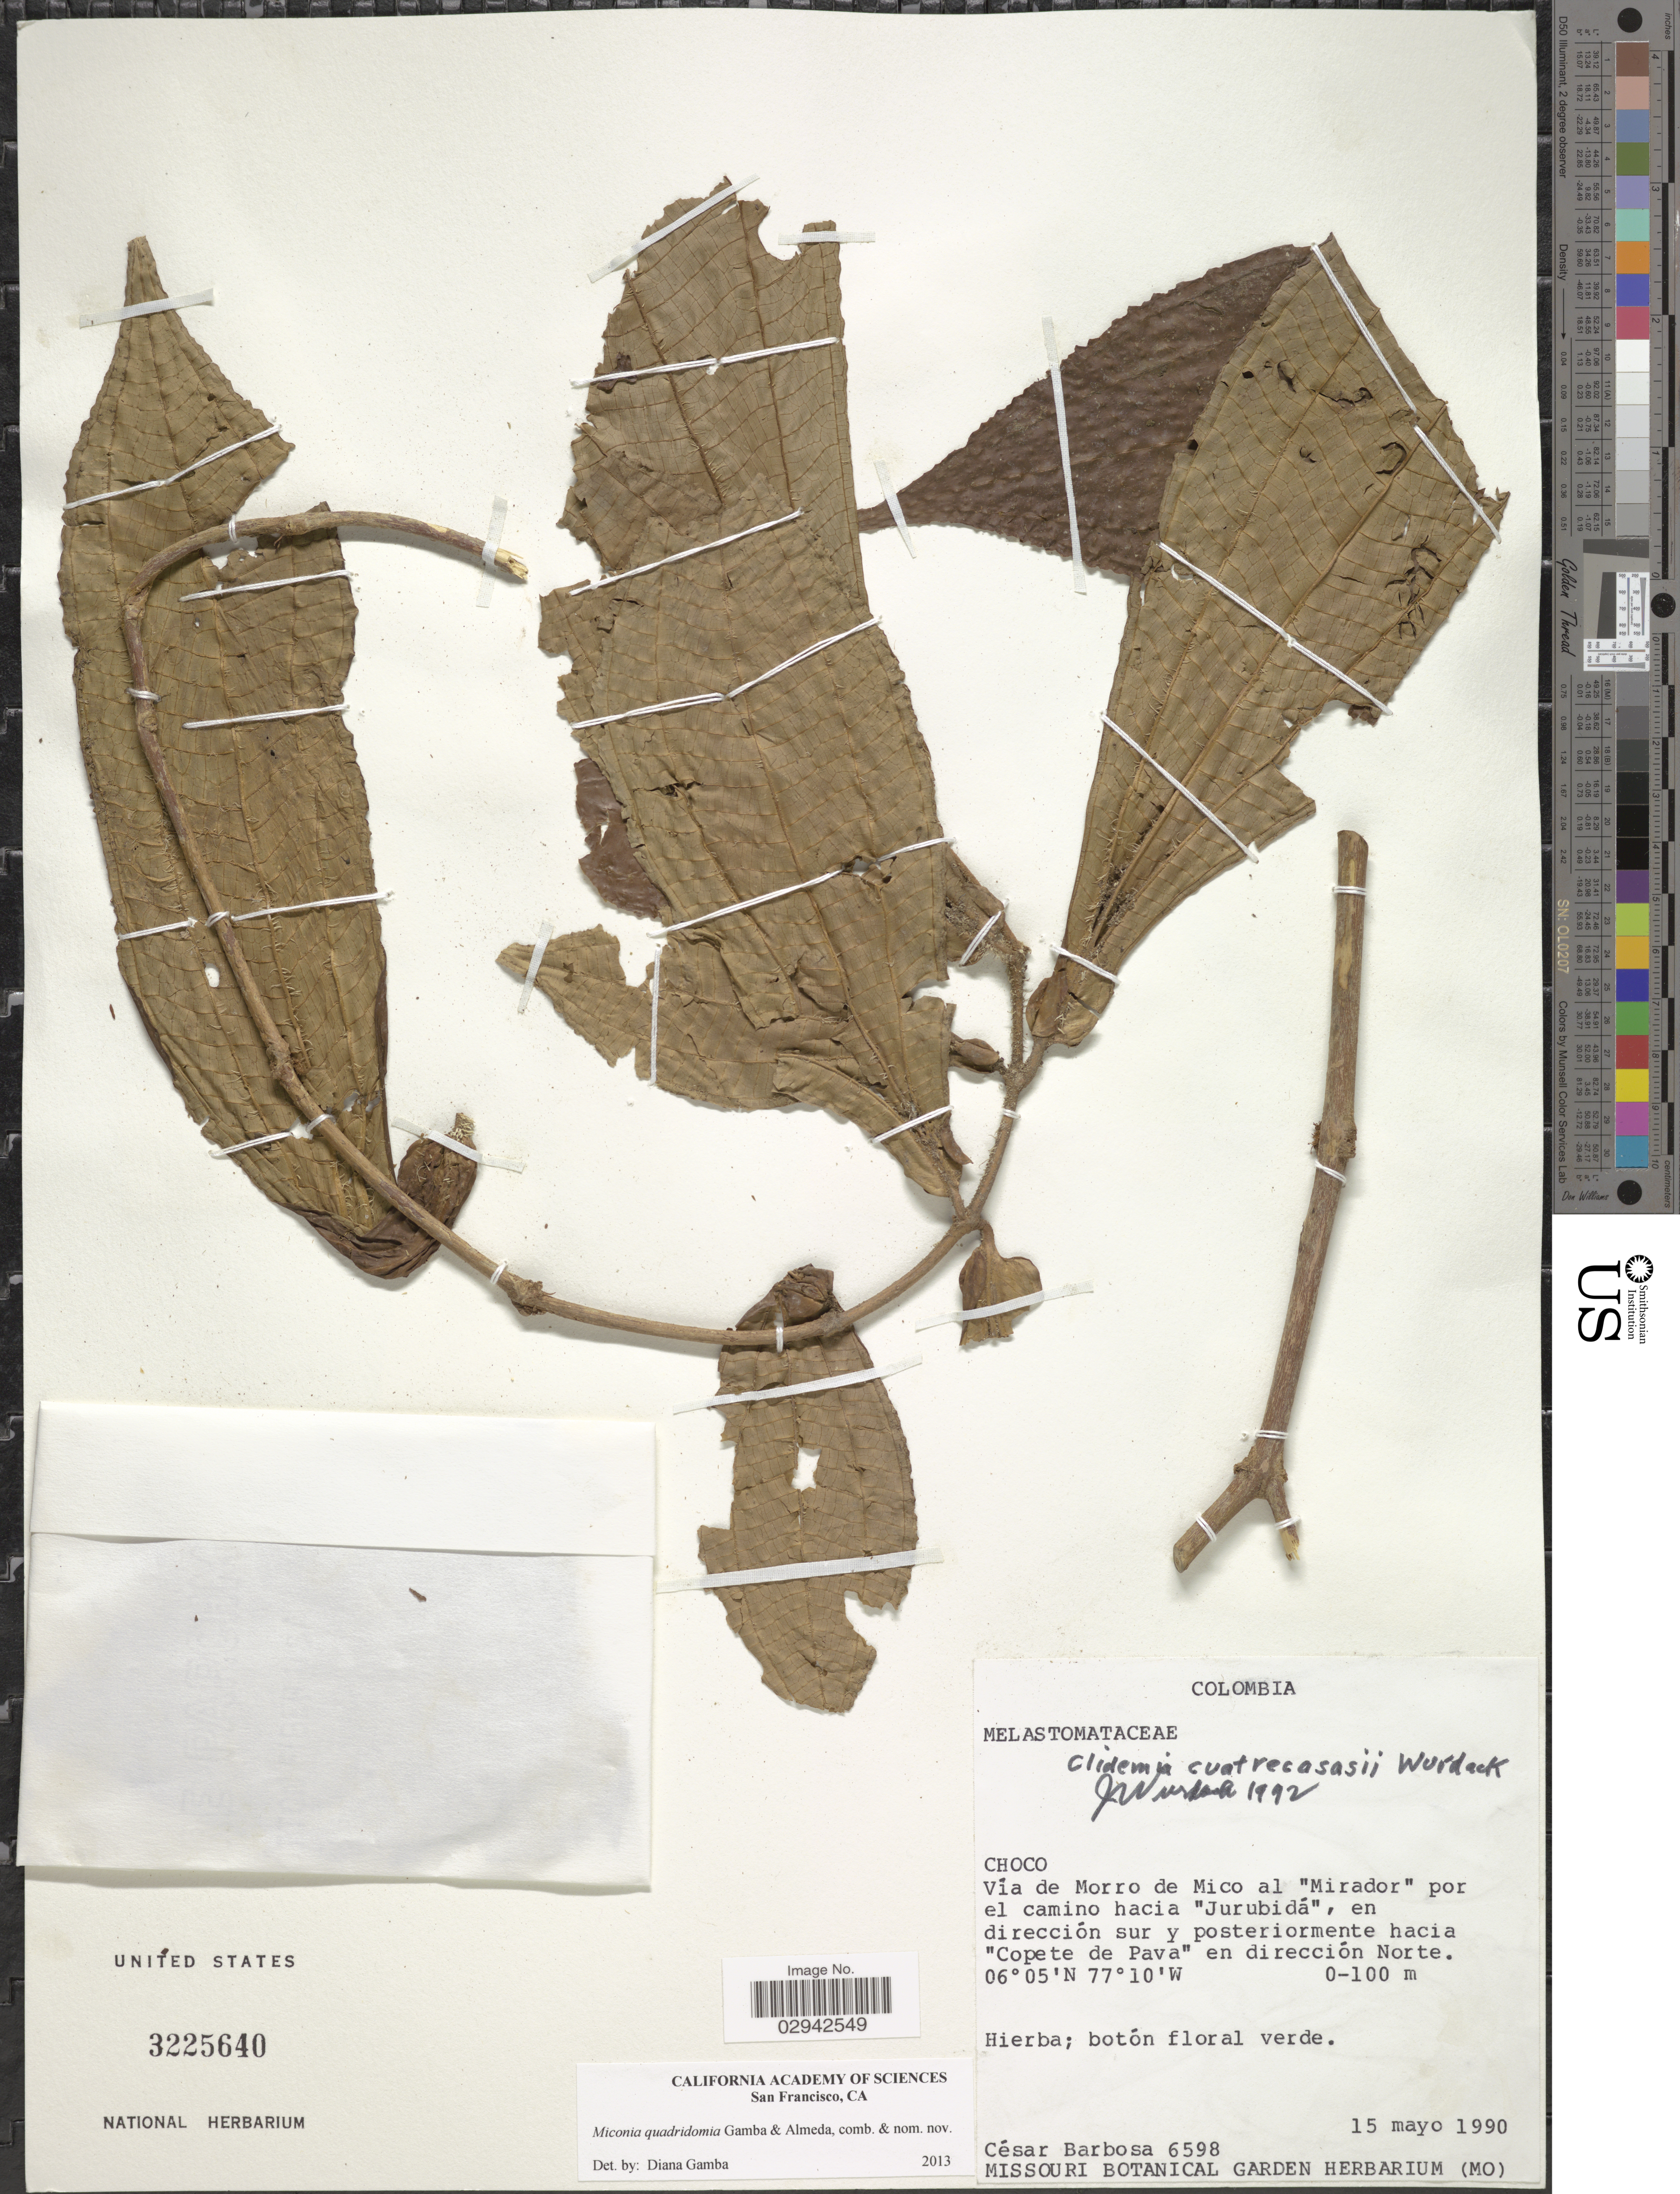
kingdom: Plantae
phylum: Tracheophyta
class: Magnoliopsida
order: Myrtales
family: Melastomataceae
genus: Miconia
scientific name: Miconia quadridomius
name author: Gamba & Almeda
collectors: C. E. Barbosa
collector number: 6598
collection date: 1990-05-15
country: Colombia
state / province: Chocó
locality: Vía de Morro de Mico al "Mirador" por el camino hacia "Jurubidá" en dirección sur y posteriormente hacia "Copete de Pava" en dirección Norte.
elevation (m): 0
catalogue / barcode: US 3225640